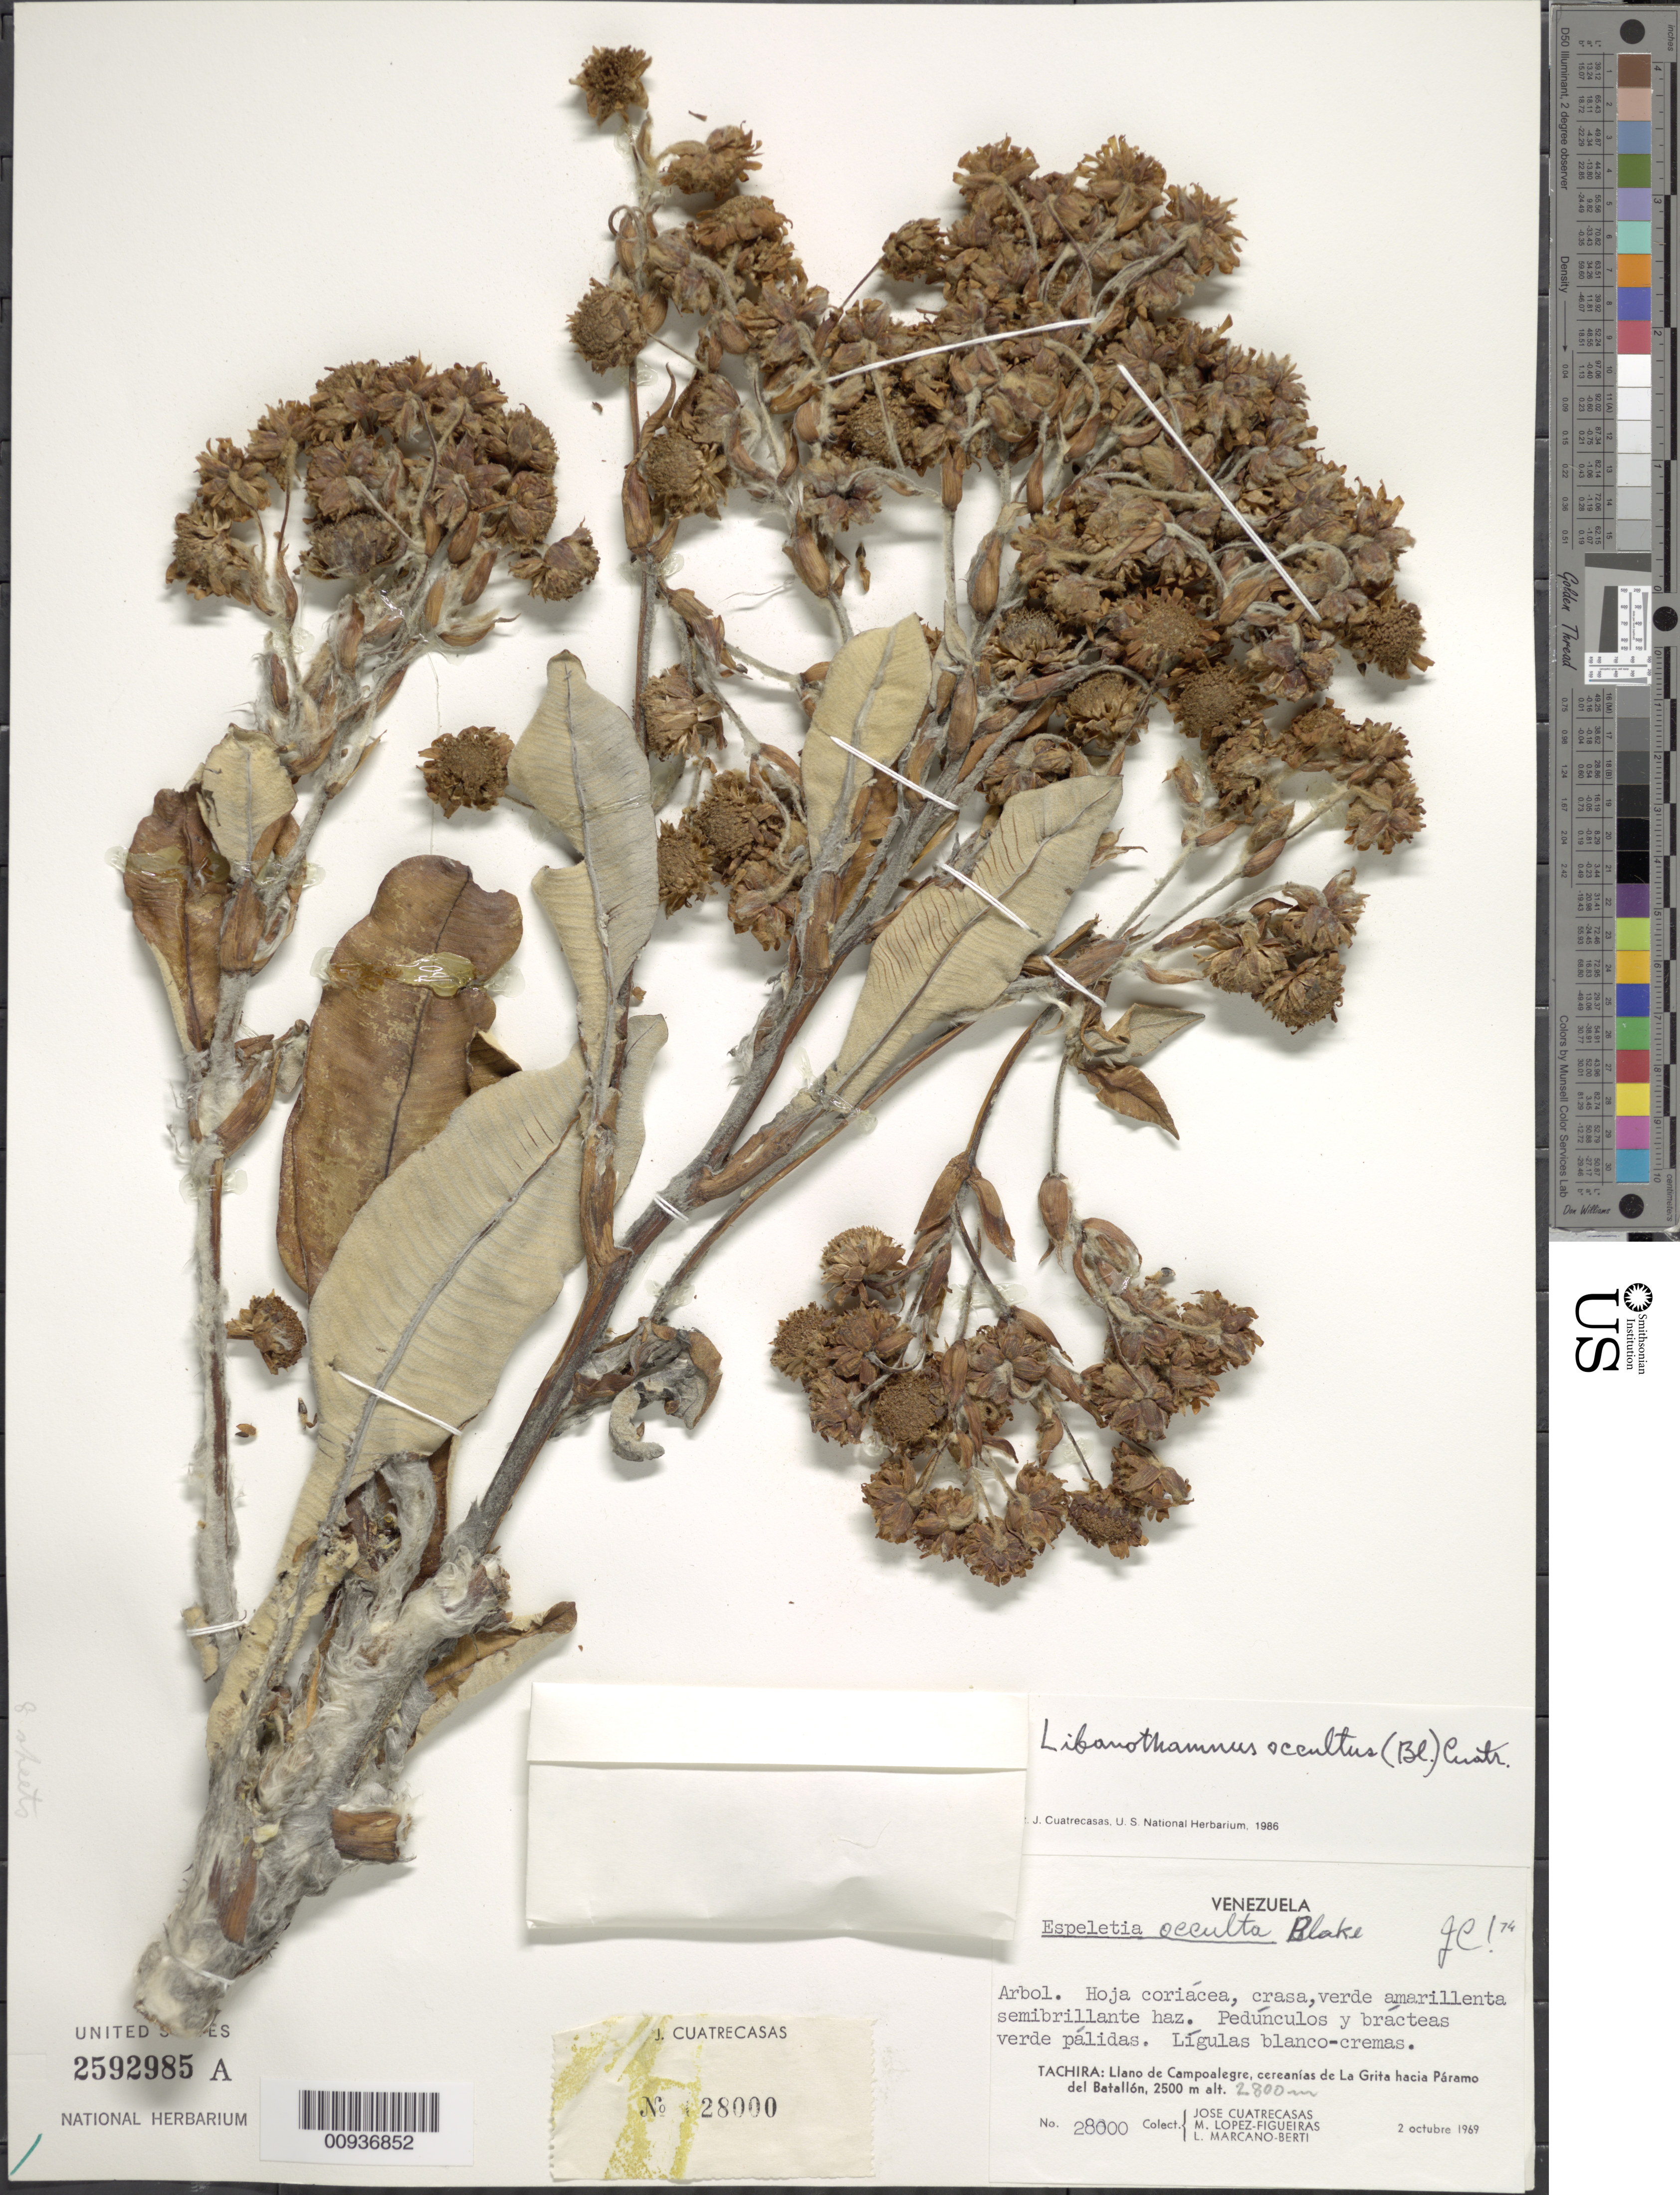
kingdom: Plantae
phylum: Tracheophyta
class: Magnoliopsida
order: Asterales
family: Asteraceae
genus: Libanothamnus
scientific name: Libanothamnus occultus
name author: (S.F. Blake) Cuatrec.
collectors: J. Cuatrecasas, M. López Figueiras & L. Marcano-Berti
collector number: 28000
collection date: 1969-10-02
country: Venezuela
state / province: Táchira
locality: Llano de Campoalegre, cercanías de La Grita hacia Páramo del Batallón.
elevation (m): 2500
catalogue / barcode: US 2592985A